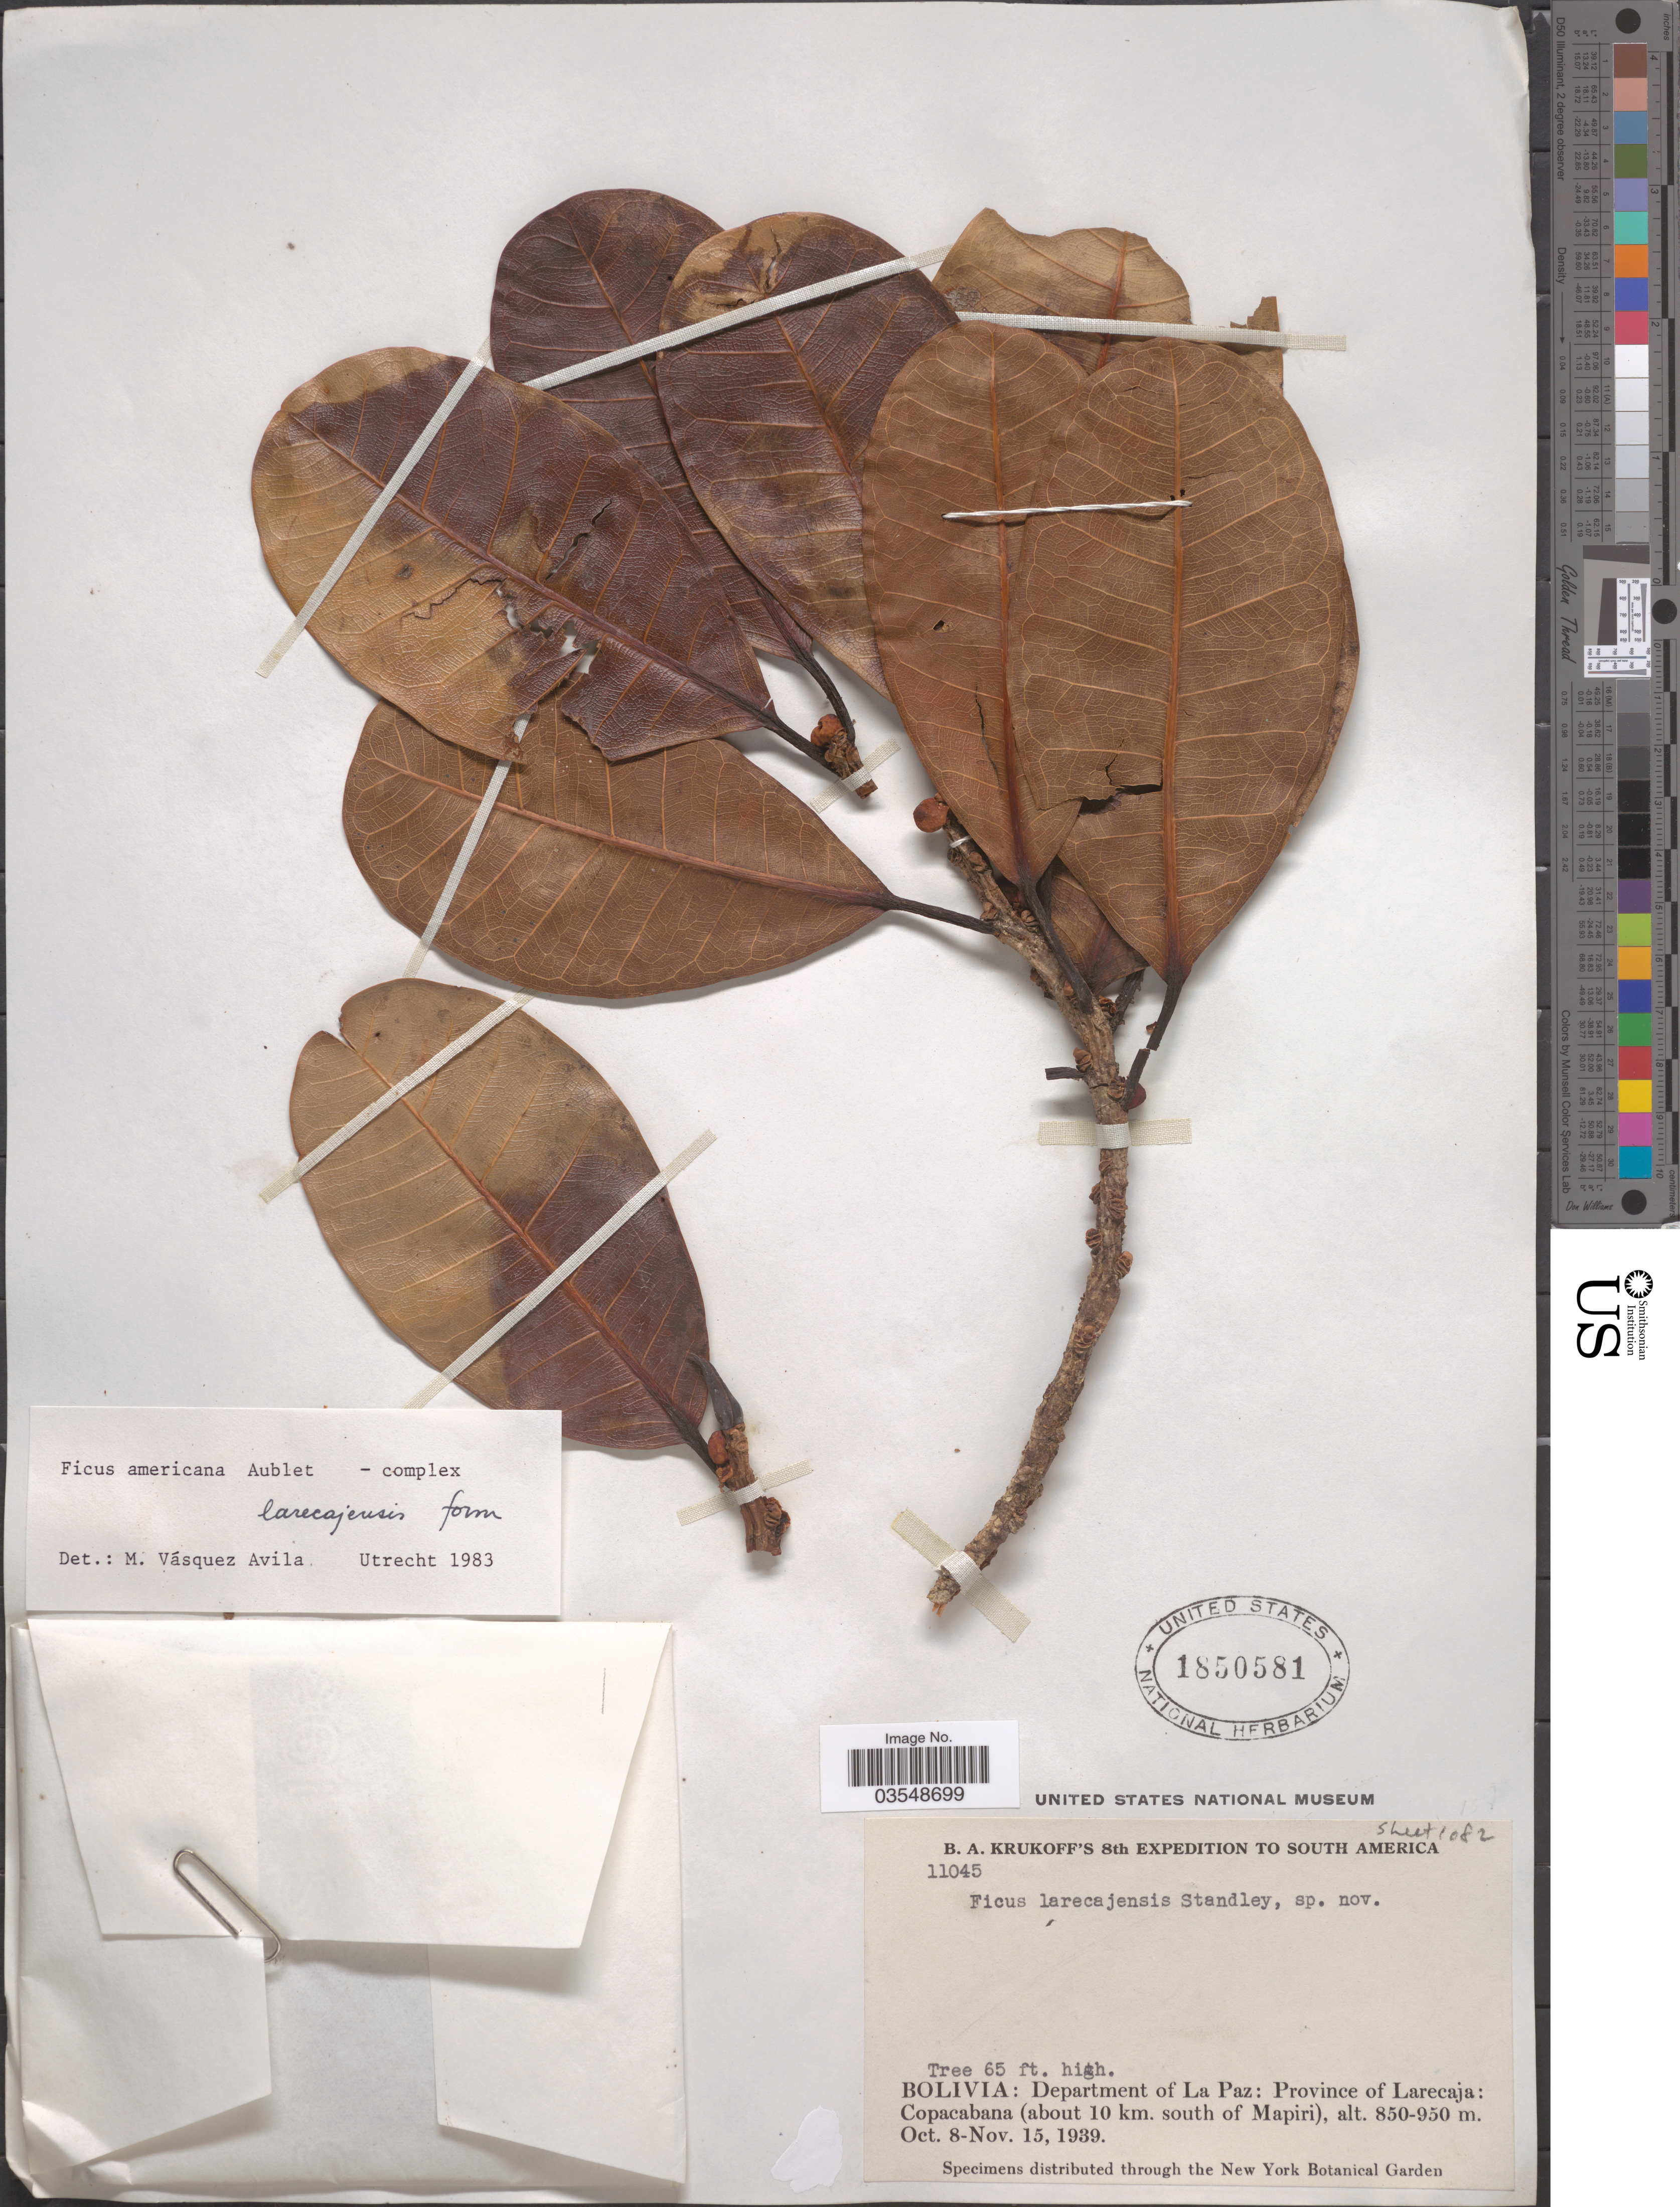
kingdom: Plantae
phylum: Tracheophyta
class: Magnoliopsida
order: Rosales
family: Moraceae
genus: Ficus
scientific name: Ficus larecajensis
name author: Standl.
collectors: B. A. Krukoff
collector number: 11045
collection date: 1939-10-08/1939-11-15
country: Bolivia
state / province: La Paz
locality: Department of La Paz: Province of Larecaja: Copacabana (about 10 km. south of Mapiri).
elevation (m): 850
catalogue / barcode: US 1850581